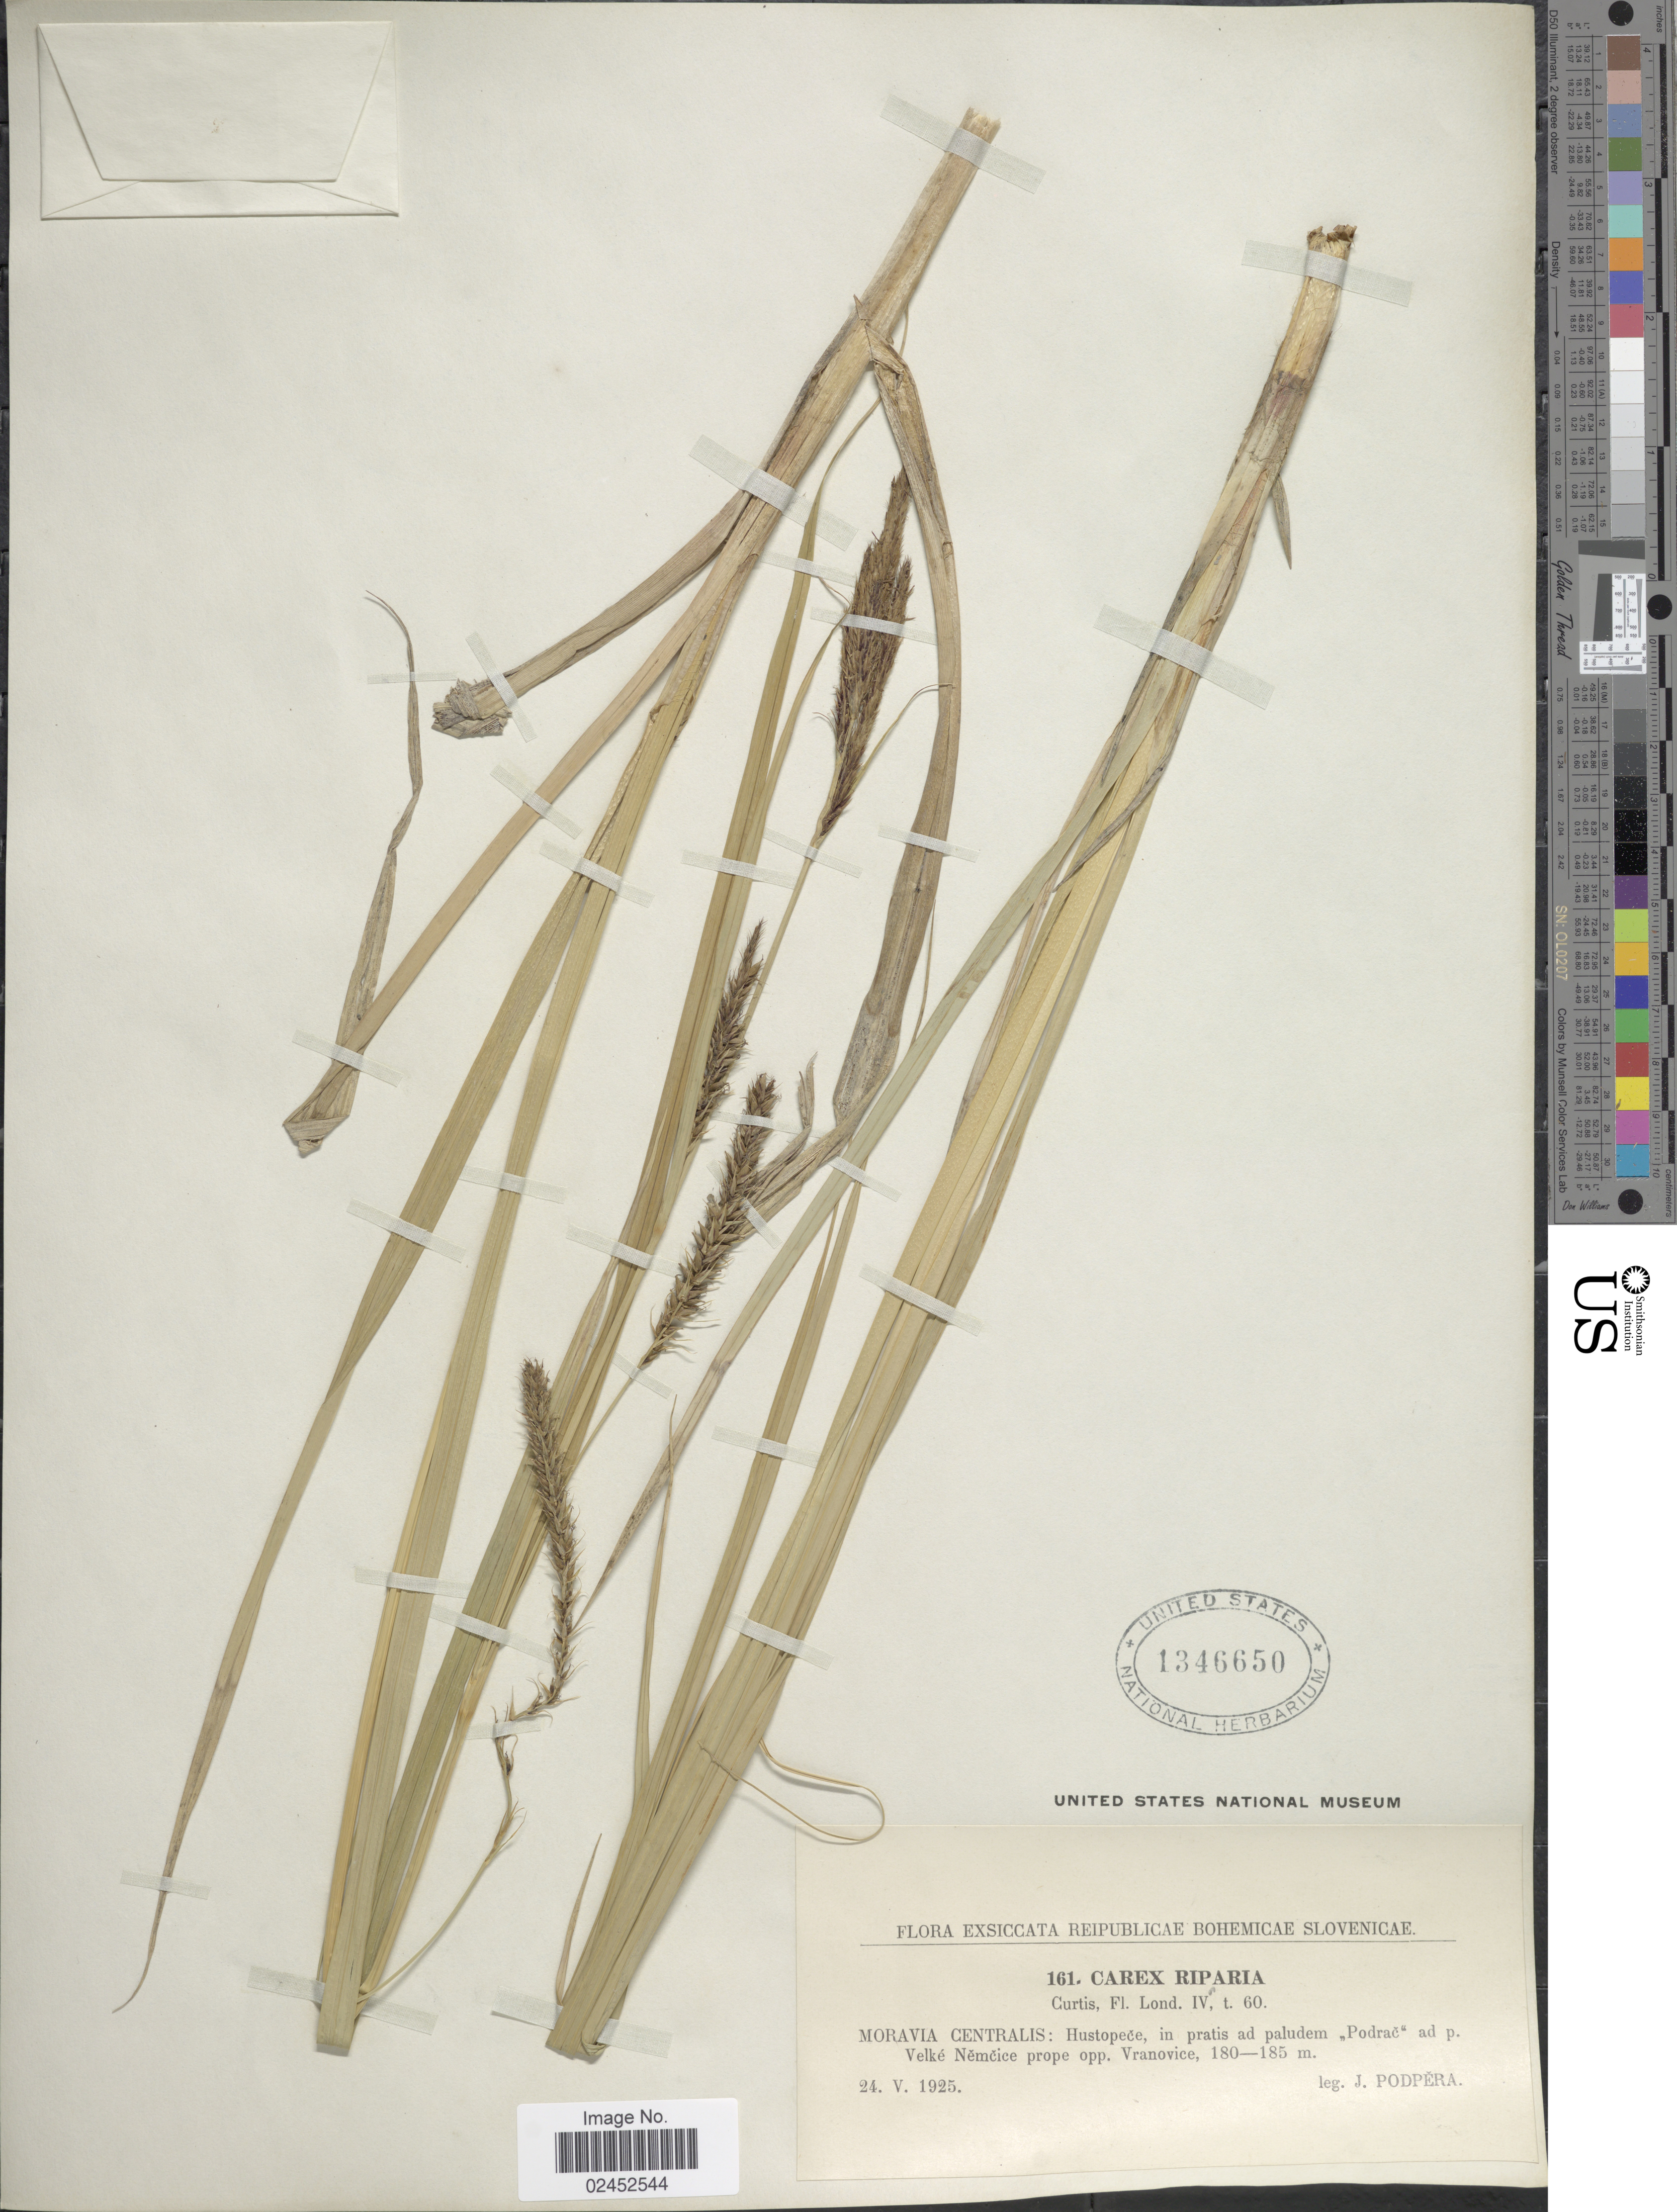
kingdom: Plantae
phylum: Tracheophyta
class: Liliopsida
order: Poales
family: Cyperaceae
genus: Carex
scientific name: Carex riparia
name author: Curtis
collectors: J. Podpera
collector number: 161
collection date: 1925-05-24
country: Czechia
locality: Reipublicae Bohemicae Slovenicae, Moravia Centralis: Hustopece, in pratis ad paludem "Podrac"ad p. Velke Nemcice prope opp. Vranovice.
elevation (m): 180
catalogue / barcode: US 1346650